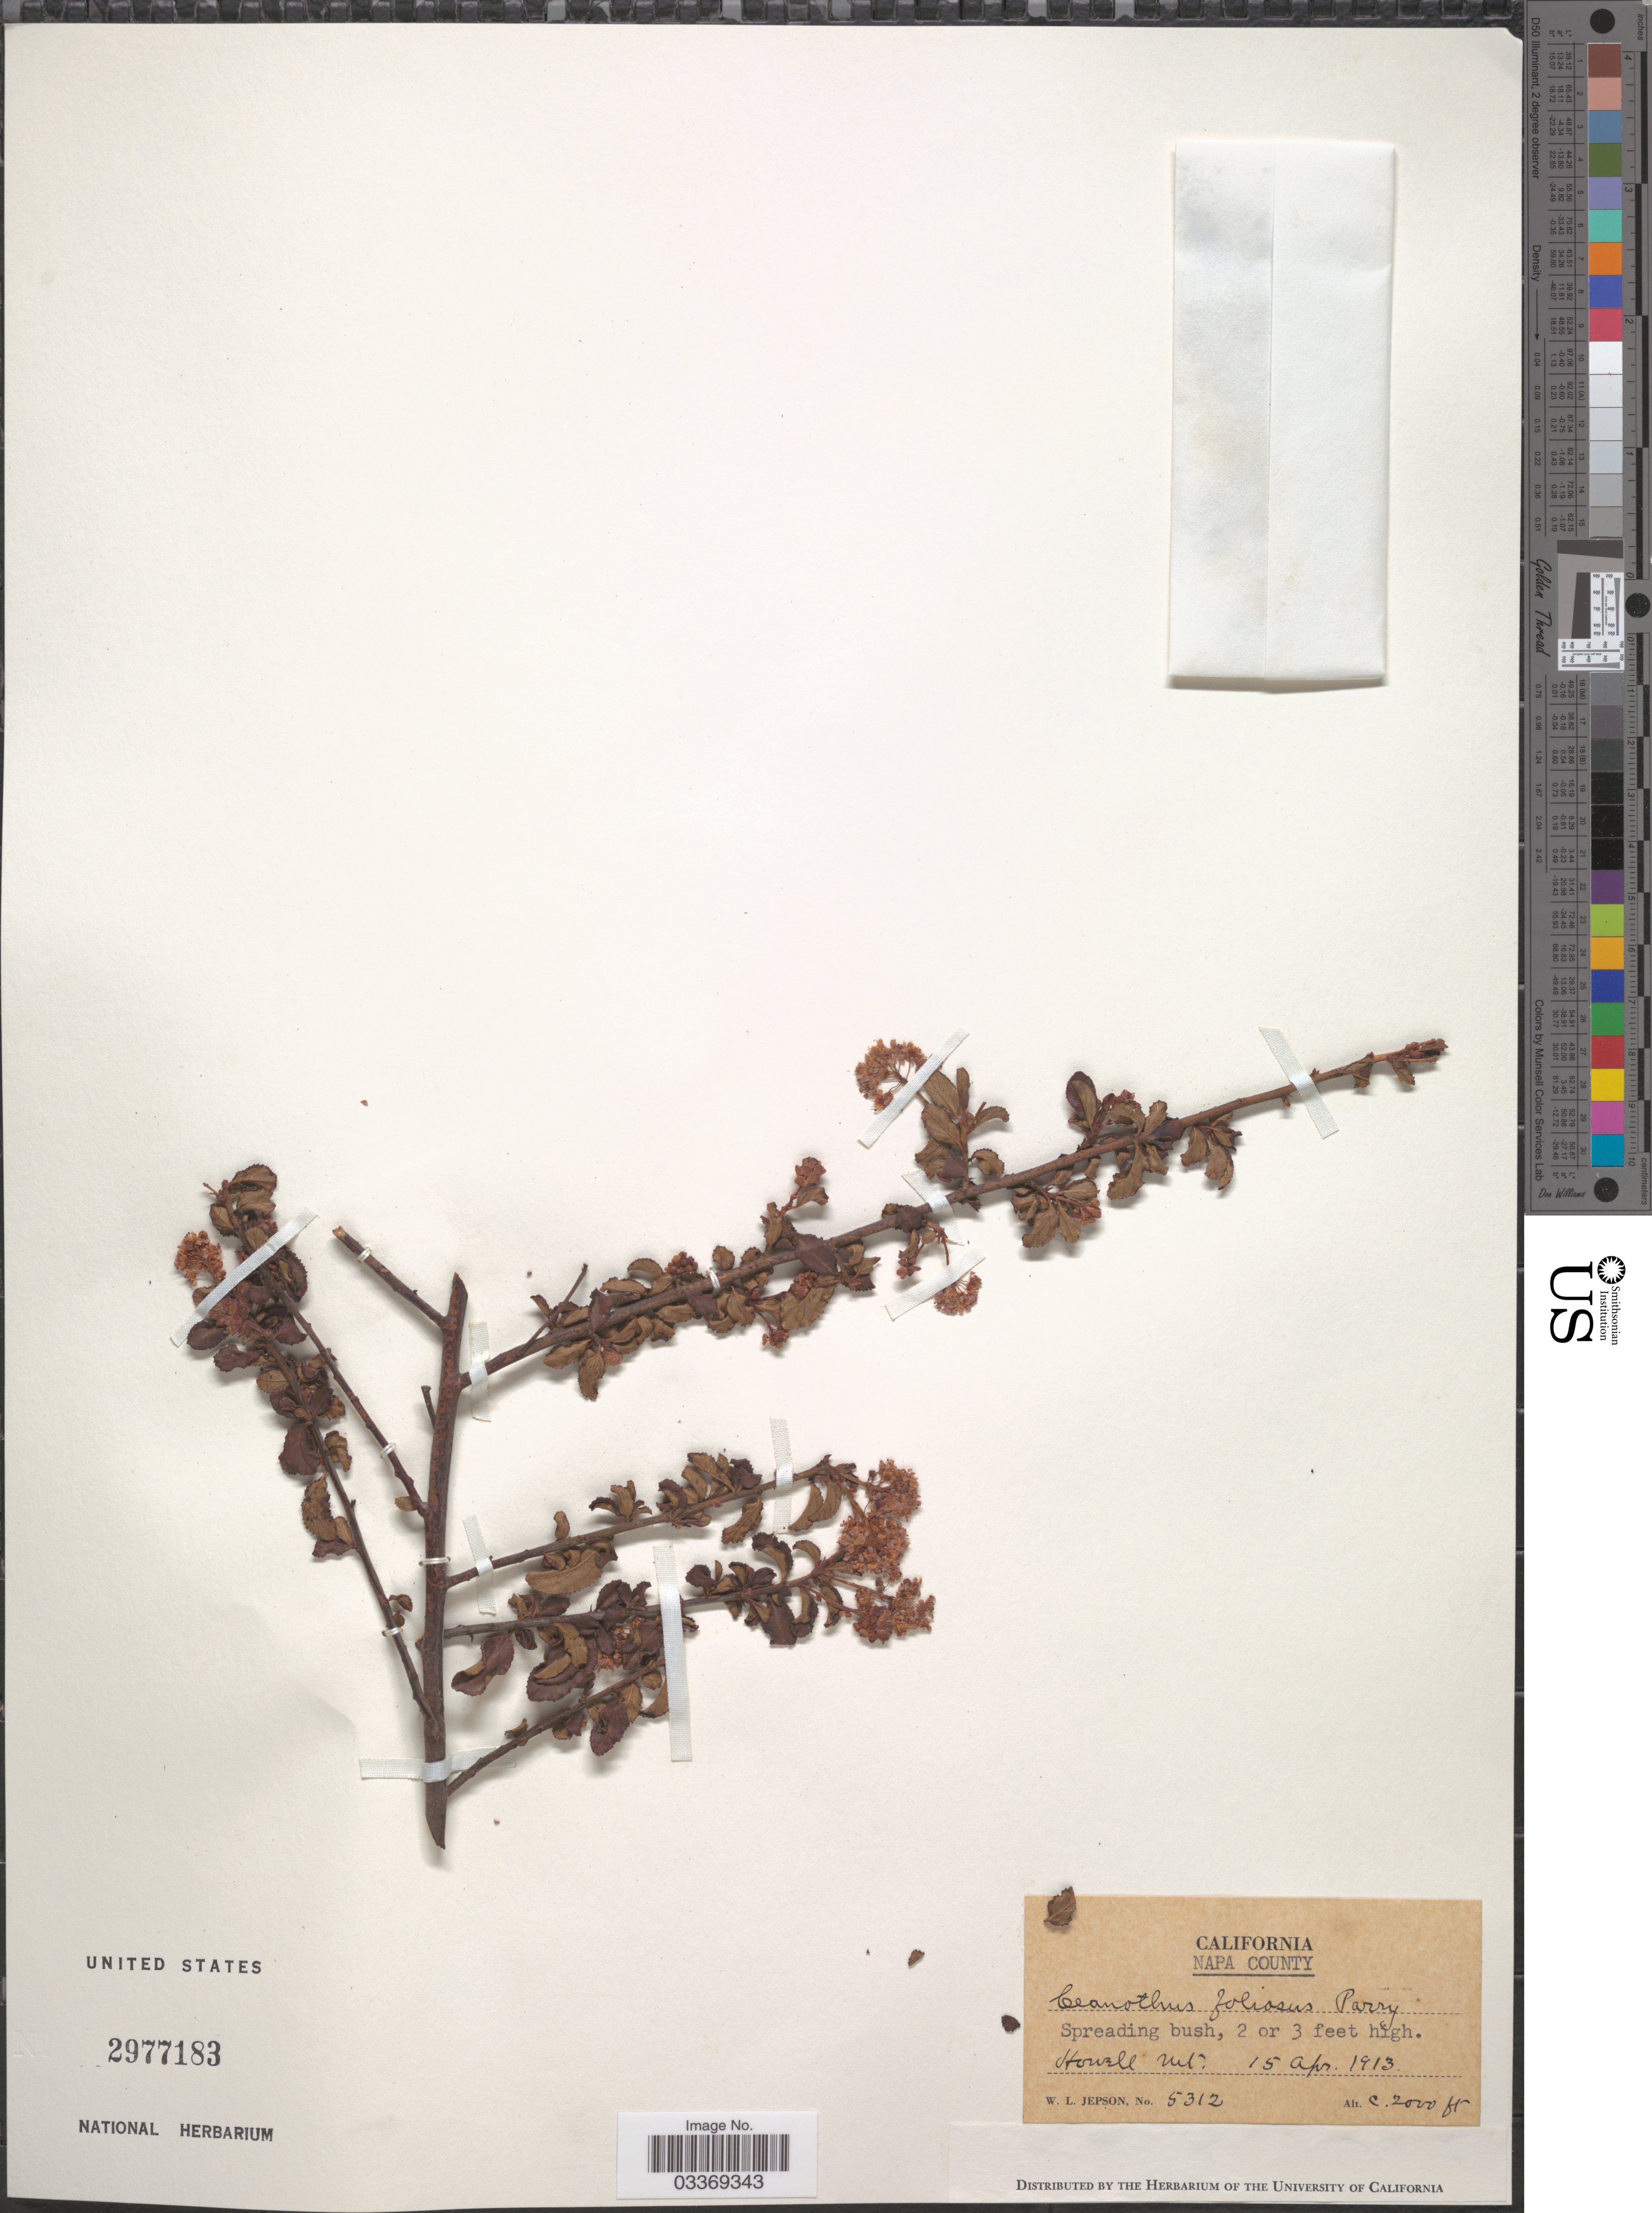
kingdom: Plantae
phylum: Tracheophyta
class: Magnoliopsida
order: Rosales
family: Rhamnaceae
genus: Ceanothus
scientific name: Ceanothus foliosus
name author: Parry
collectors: W. L. Jepson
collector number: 5312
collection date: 1913-04-15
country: United States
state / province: California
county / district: Napa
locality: Napa County. Howell Mt.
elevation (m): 610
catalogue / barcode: US 2977183